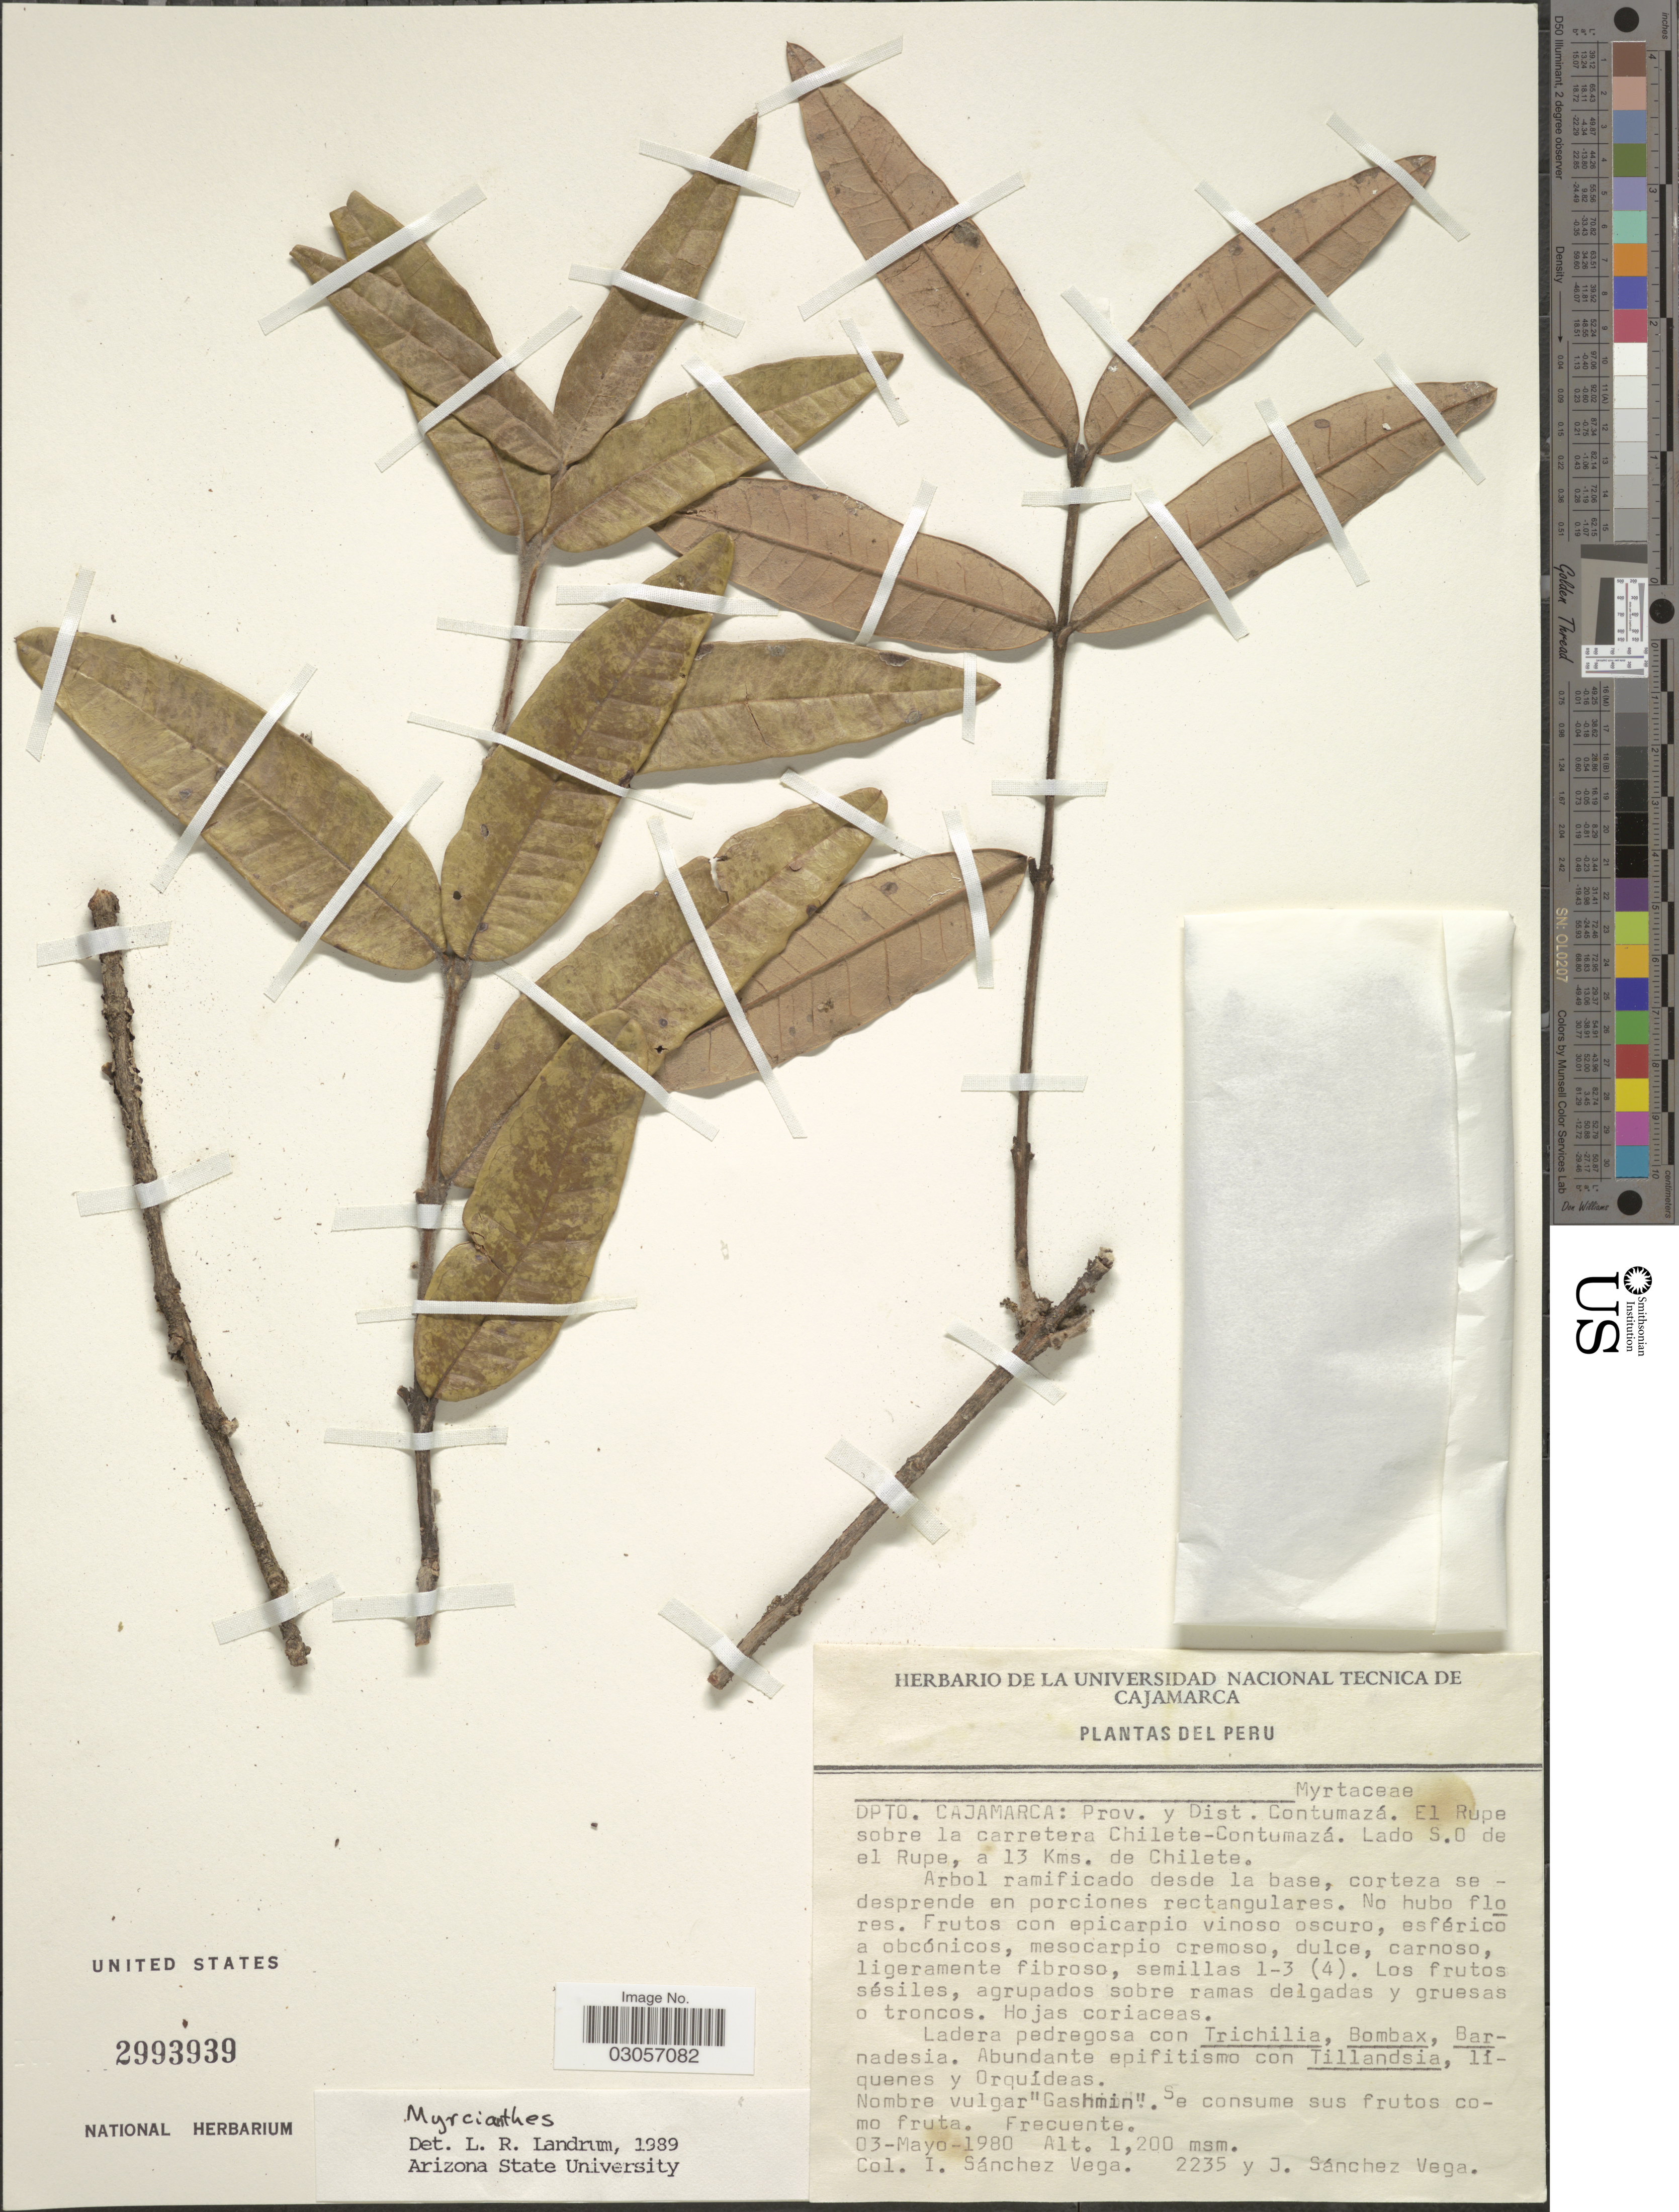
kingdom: Plantae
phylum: Tracheophyta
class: Magnoliopsida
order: Myrtales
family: Myrtaceae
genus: Myrcianthes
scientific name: Myrcianthes sp.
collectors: I. Sánchez Vega & J. Sanchez V.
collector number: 2235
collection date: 1980-05-03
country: Peru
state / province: Cajamarca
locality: Dpto. Cajamarca: Prov. y Dist. Contumazá. El Rupe sobre la carretera Chilete-Contumazá. Lado S.O de el Rupe, a 13 Kms. de Chilete.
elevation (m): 1200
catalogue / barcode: US 2993939